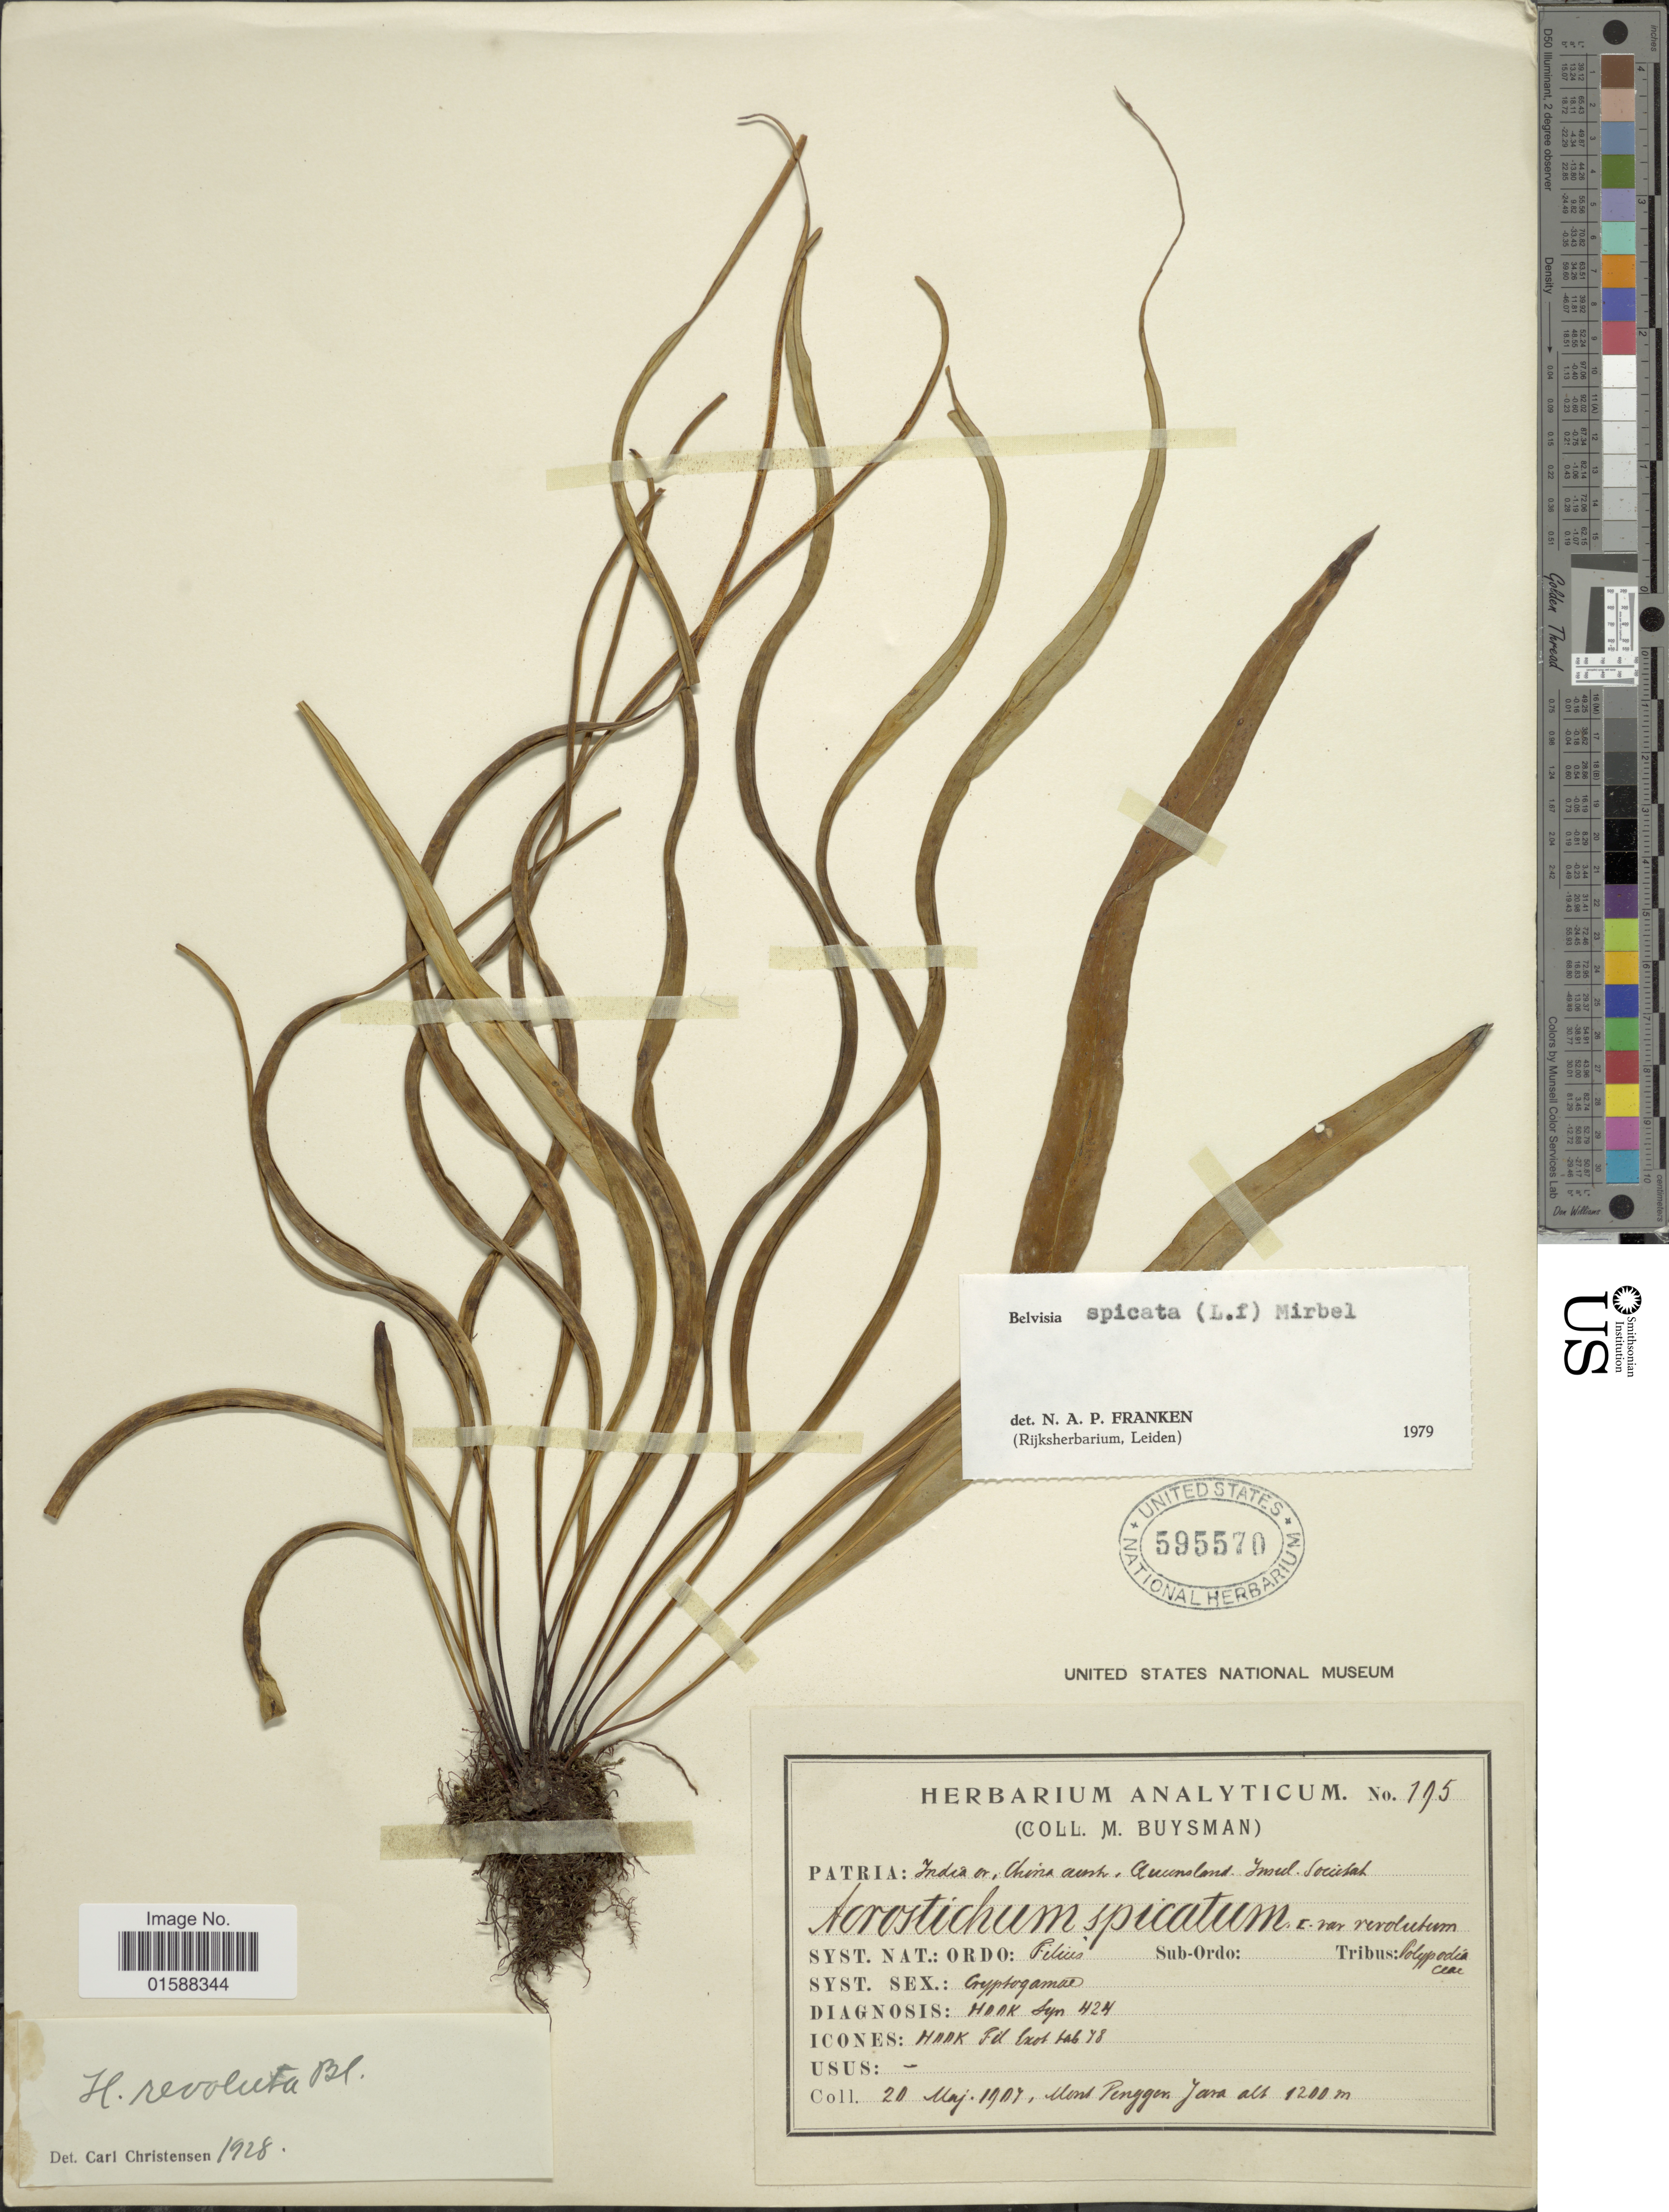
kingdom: Plantae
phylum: Tracheophyta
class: Polypodiopsida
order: Polypodiales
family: Polypodiaceae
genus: Lepisorus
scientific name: Lepisorus spicatus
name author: (L. f.) Li S. Wang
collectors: M. Buysman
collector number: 195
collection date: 1907-05-20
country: Indonesia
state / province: Java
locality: Mont Tengger. India or, China austr. Queensland. Insul. Societah [interpreted]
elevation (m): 1200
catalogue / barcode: US 595570